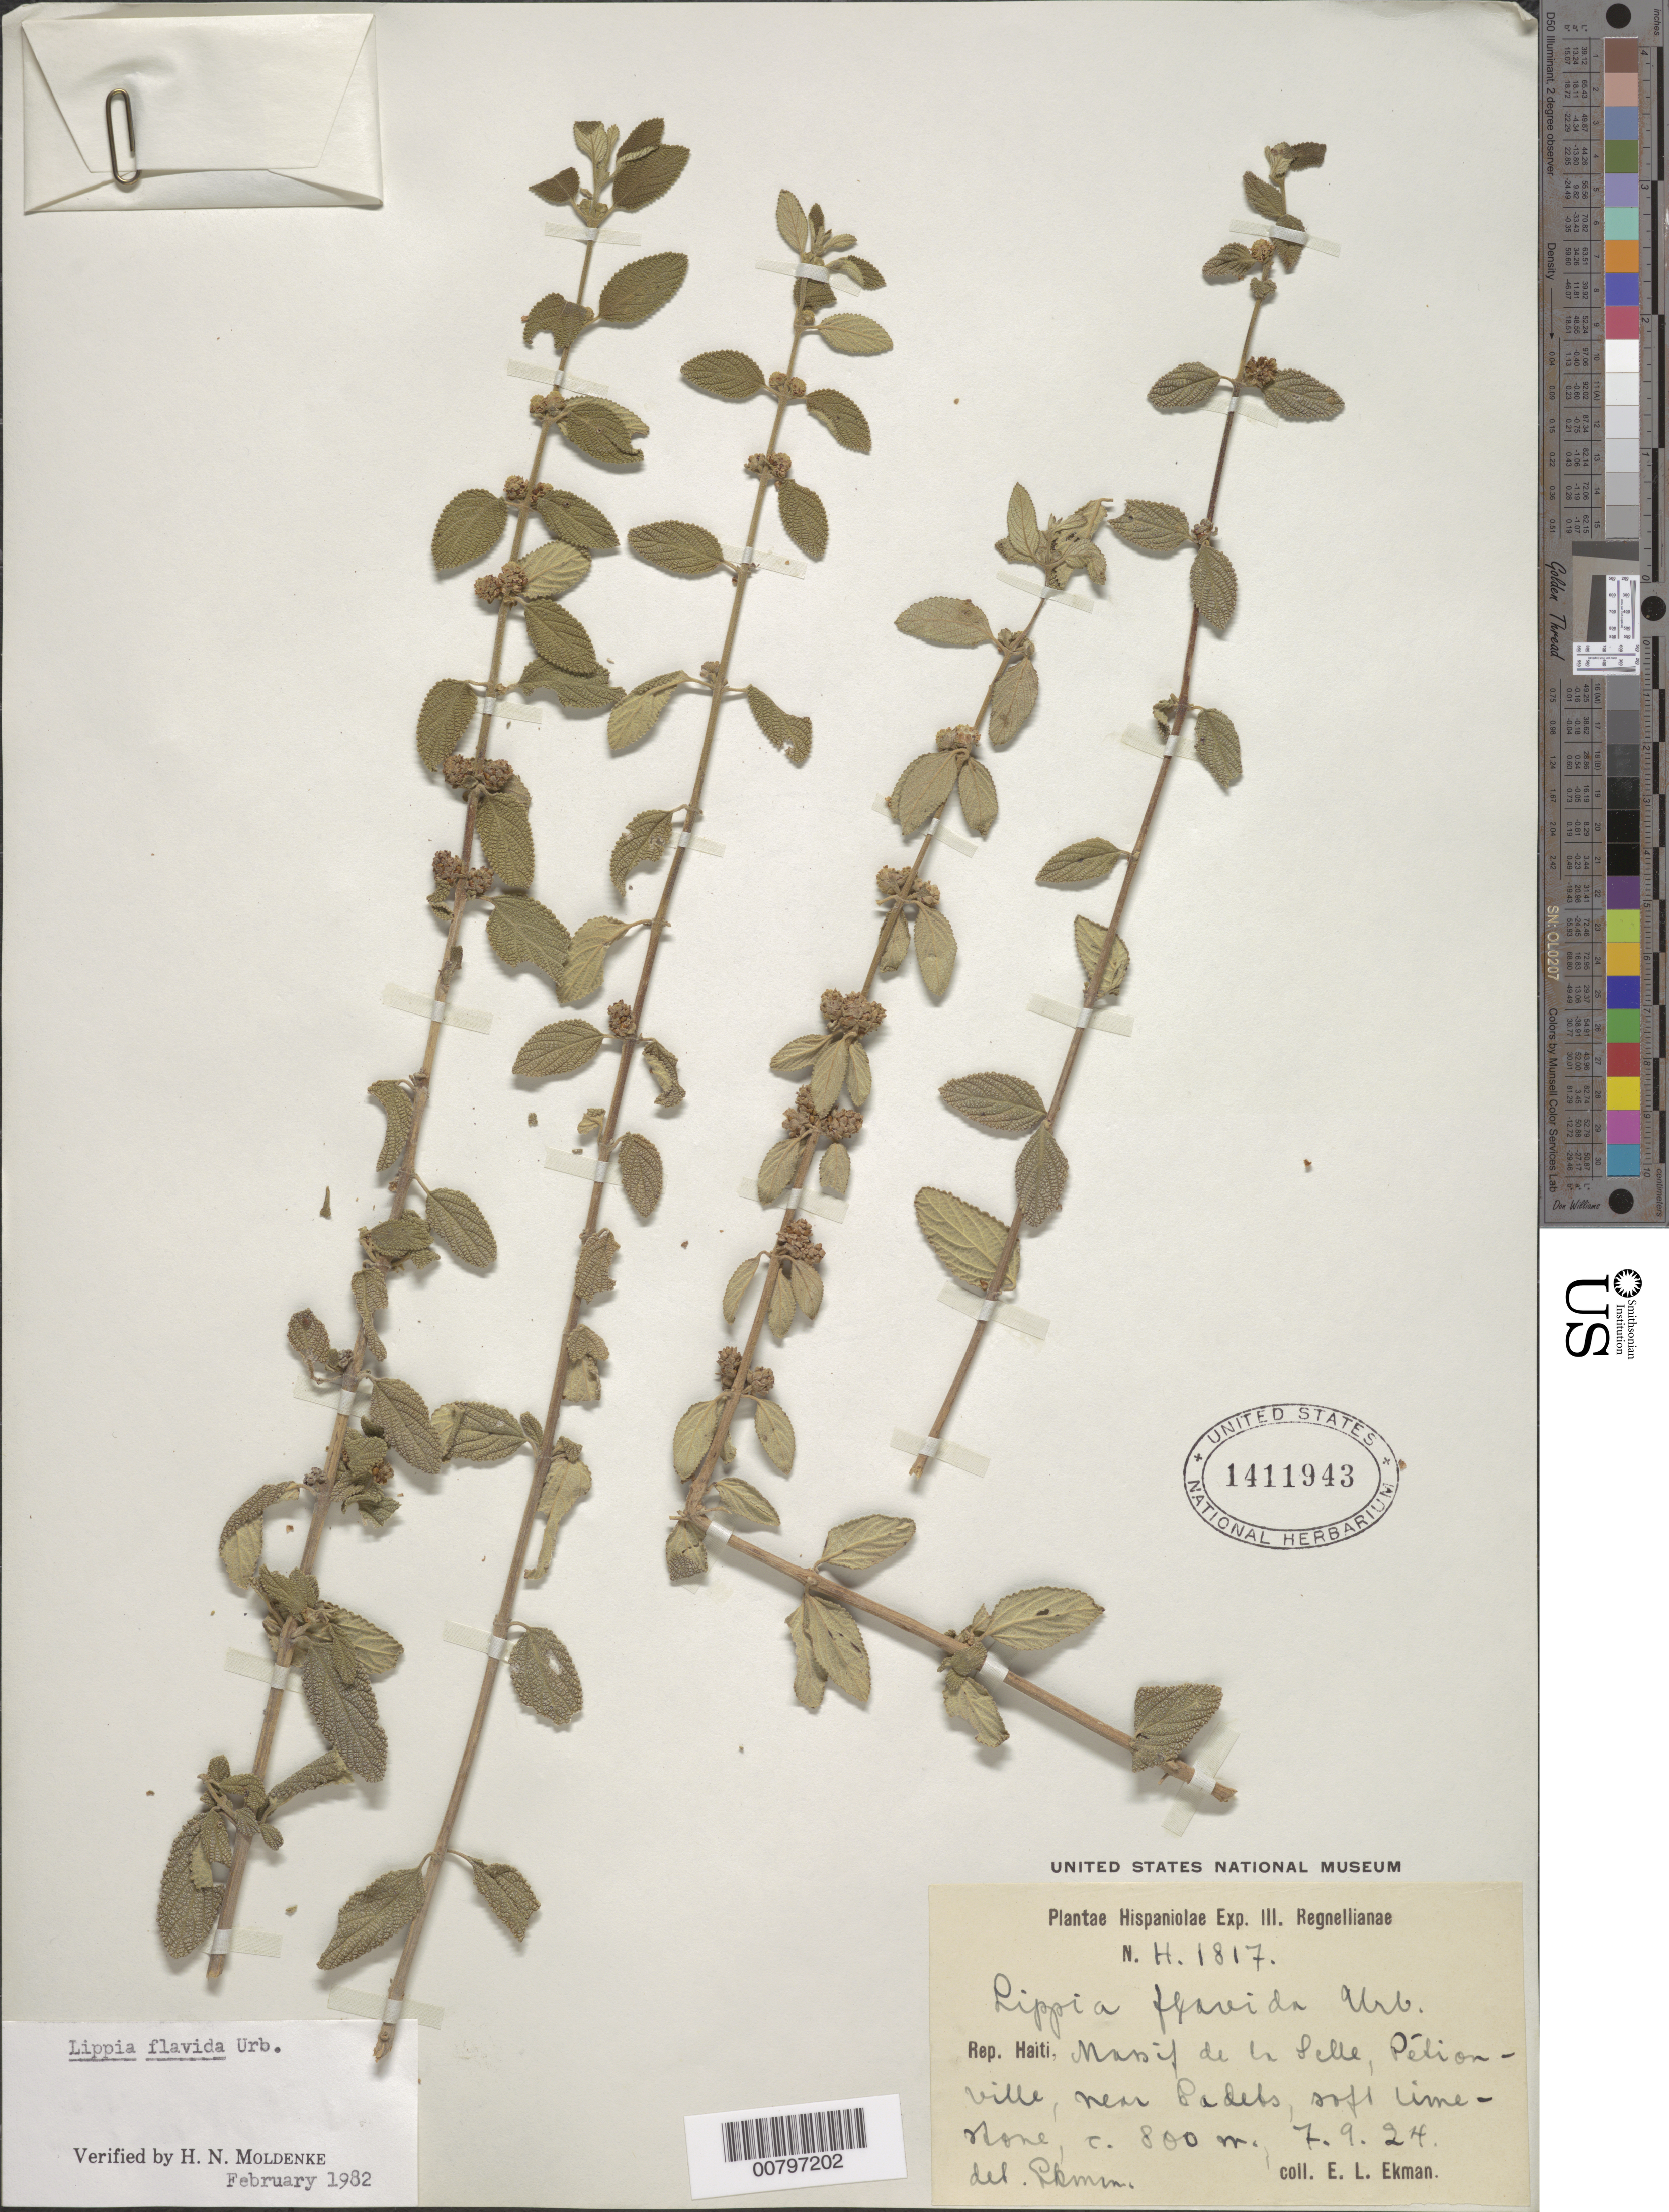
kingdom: Plantae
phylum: Tracheophyta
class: Magnoliopsida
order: Lamiales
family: Verbenaceae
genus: Lippia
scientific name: Lippia flavida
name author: Urb.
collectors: E. L. Ekman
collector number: H 1817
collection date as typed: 07 Sep 1924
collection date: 1924-09-07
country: Haiti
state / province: Ouest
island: Hispaniola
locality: Massif de la Selle, Pétionville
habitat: Soft limestone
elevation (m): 800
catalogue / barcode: US 1411943